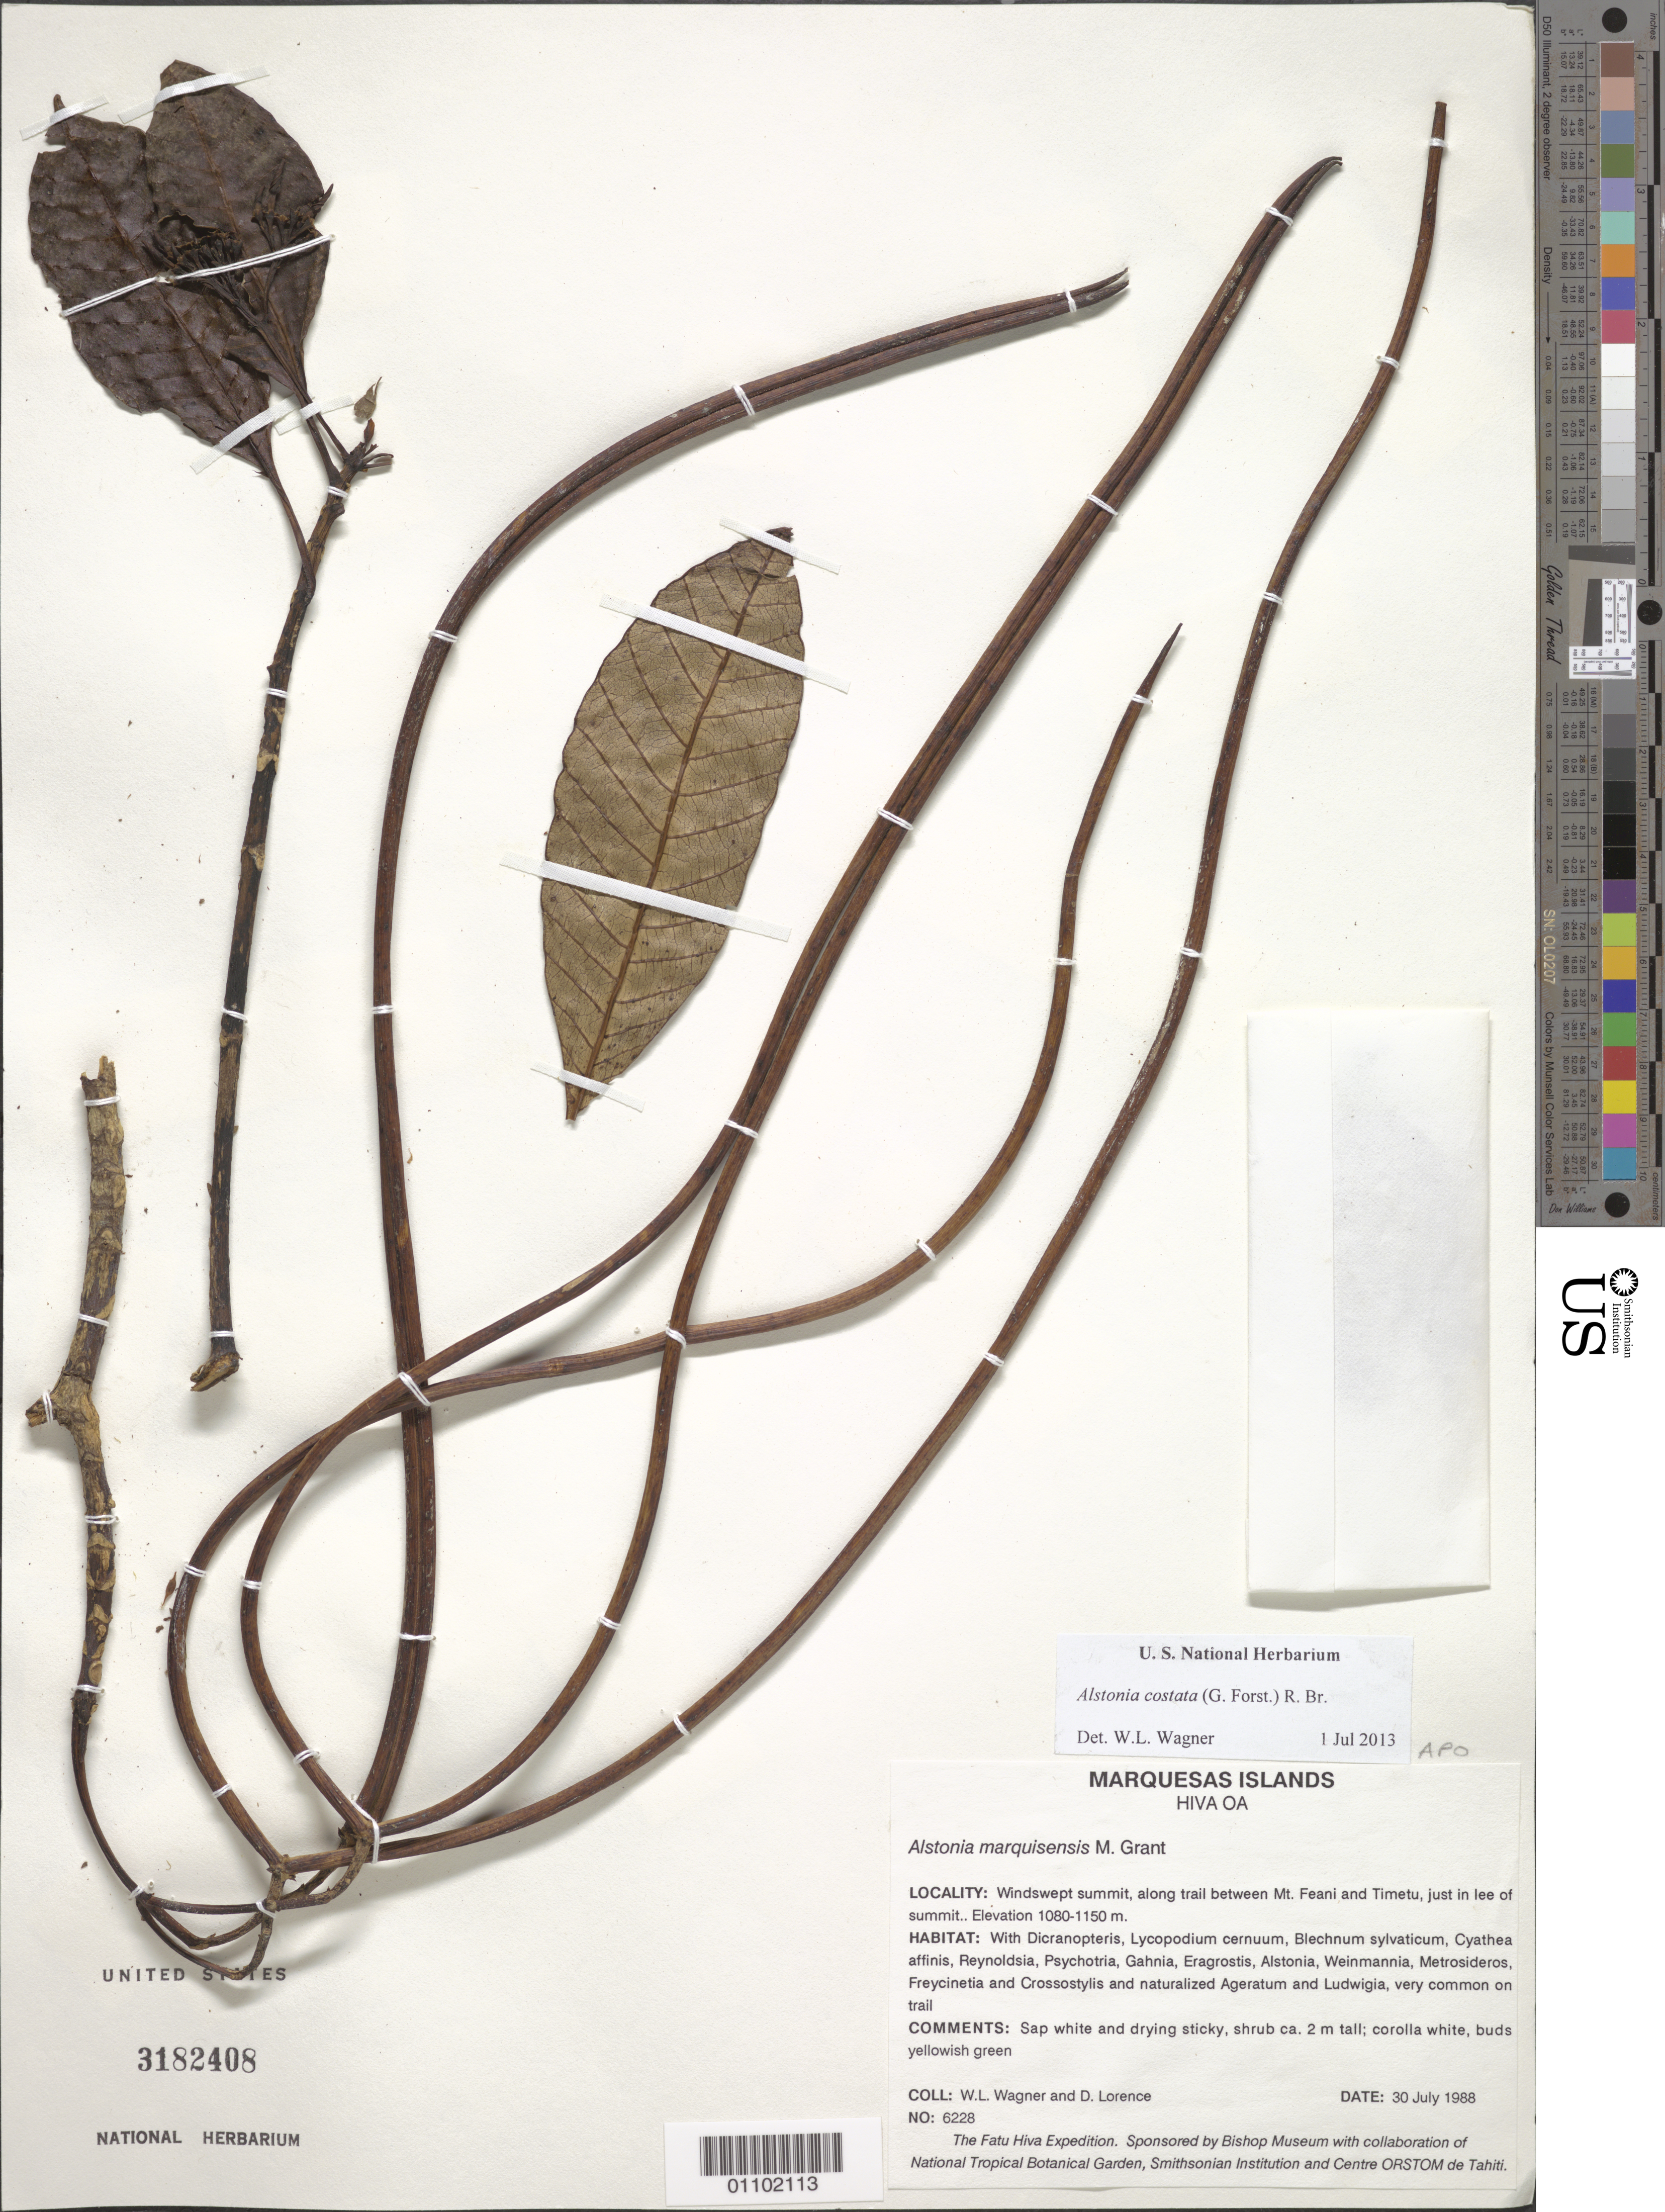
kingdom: Plantae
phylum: Tracheophyta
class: Magnoliopsida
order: Gentianales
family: Apocynaceae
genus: Alstonia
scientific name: Alstonia costata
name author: (G. Forst.) R. Br.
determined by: Lorence, David H., (PTBG), National Tropical Botanical Garden (UNITED STATES)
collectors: W. L. Wagner & D. Lorence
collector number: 6228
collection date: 1988-07-30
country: French Polynesia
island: Hiva Oa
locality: windswept summit, along trail between Mt. Feani and Timetiu, just in lee of summit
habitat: With Dicranopteris, Lycopodium cernuum, Blechnum sylvaticum, Cyathea affinis, Reynoldsia, Psychotria, Gahnia, Eragrostis, Alstonia, Weinmannia, Metrosideros, Freycinetia and Crossostylis and naturaliz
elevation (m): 1080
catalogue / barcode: US 3182408